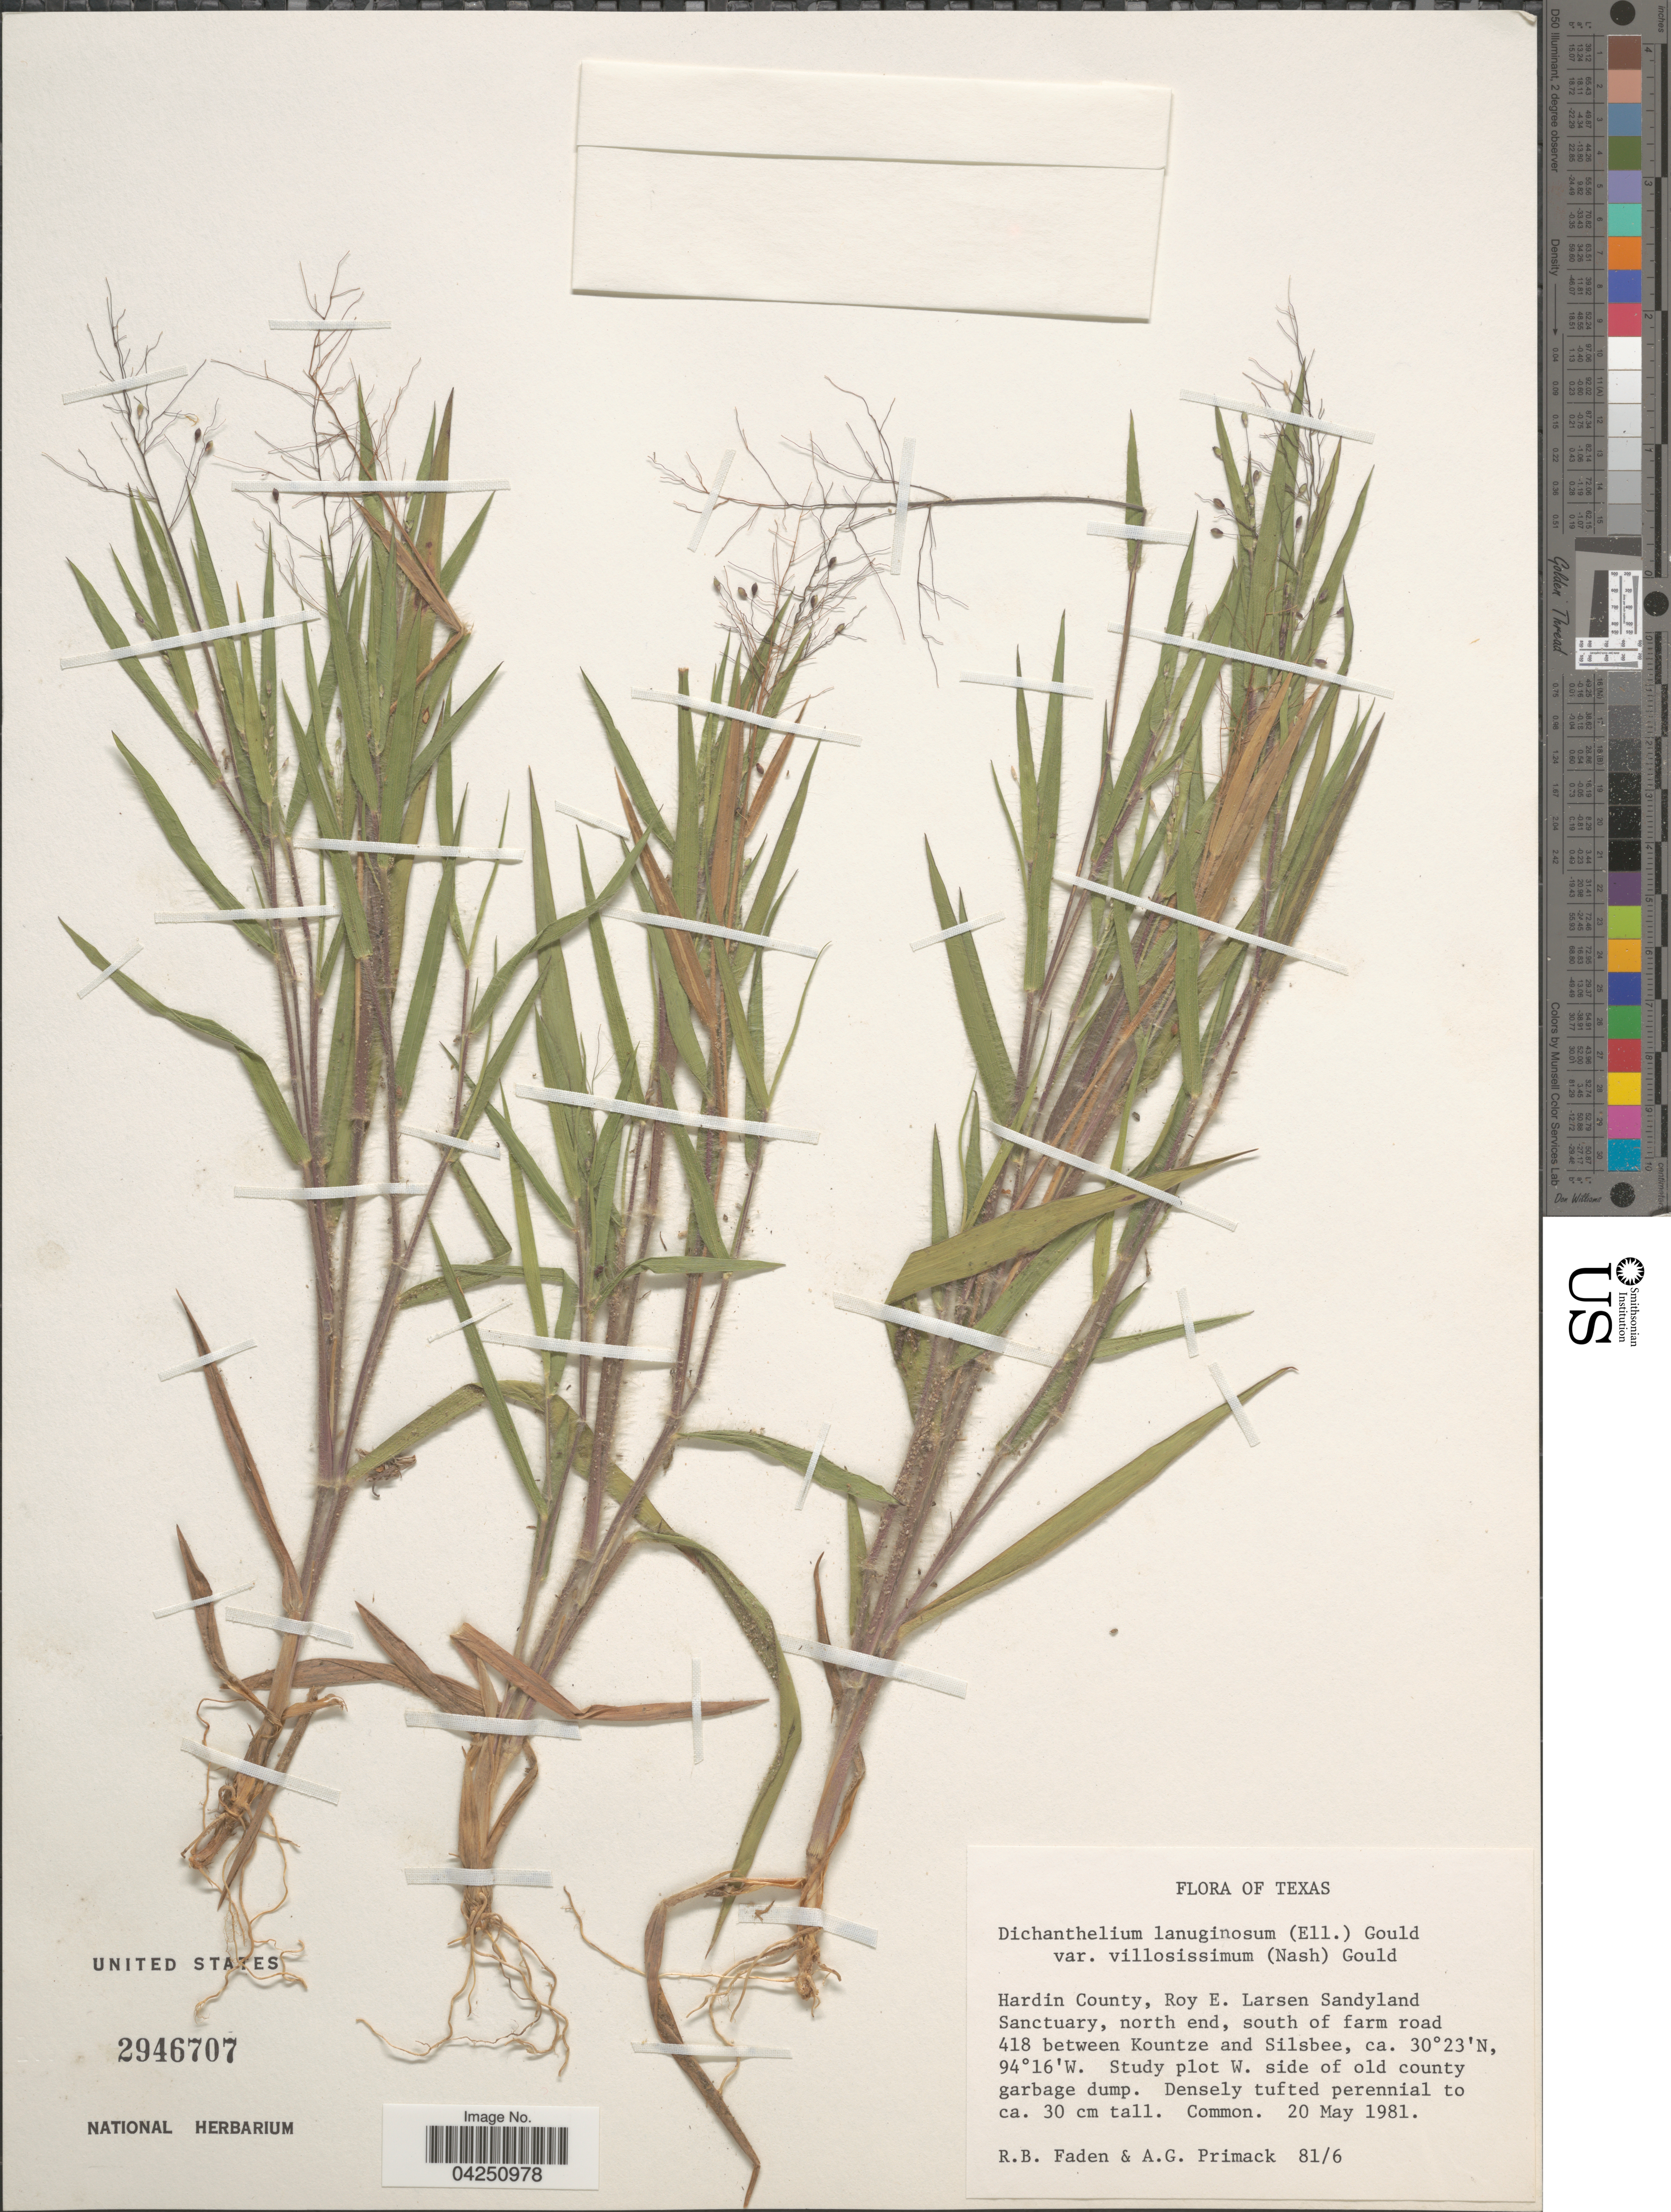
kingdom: Plantae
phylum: Tracheophyta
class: Liliopsida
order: Poales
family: Poaceae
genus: Dichanthelium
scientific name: Dichanthelium acuminatum var. acuminatum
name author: (Sw.) Gould & C.A. Clark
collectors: R. B. Faden & A. Primack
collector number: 81/6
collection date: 1981-05-20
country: United States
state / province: Texas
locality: Hardin County, Roy E. Larsen Sandyland Sanctuary, north end, south of farm road 418 between Kountze and Silsbee. Study plot W. side of old county garbage dump.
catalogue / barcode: US 2946707